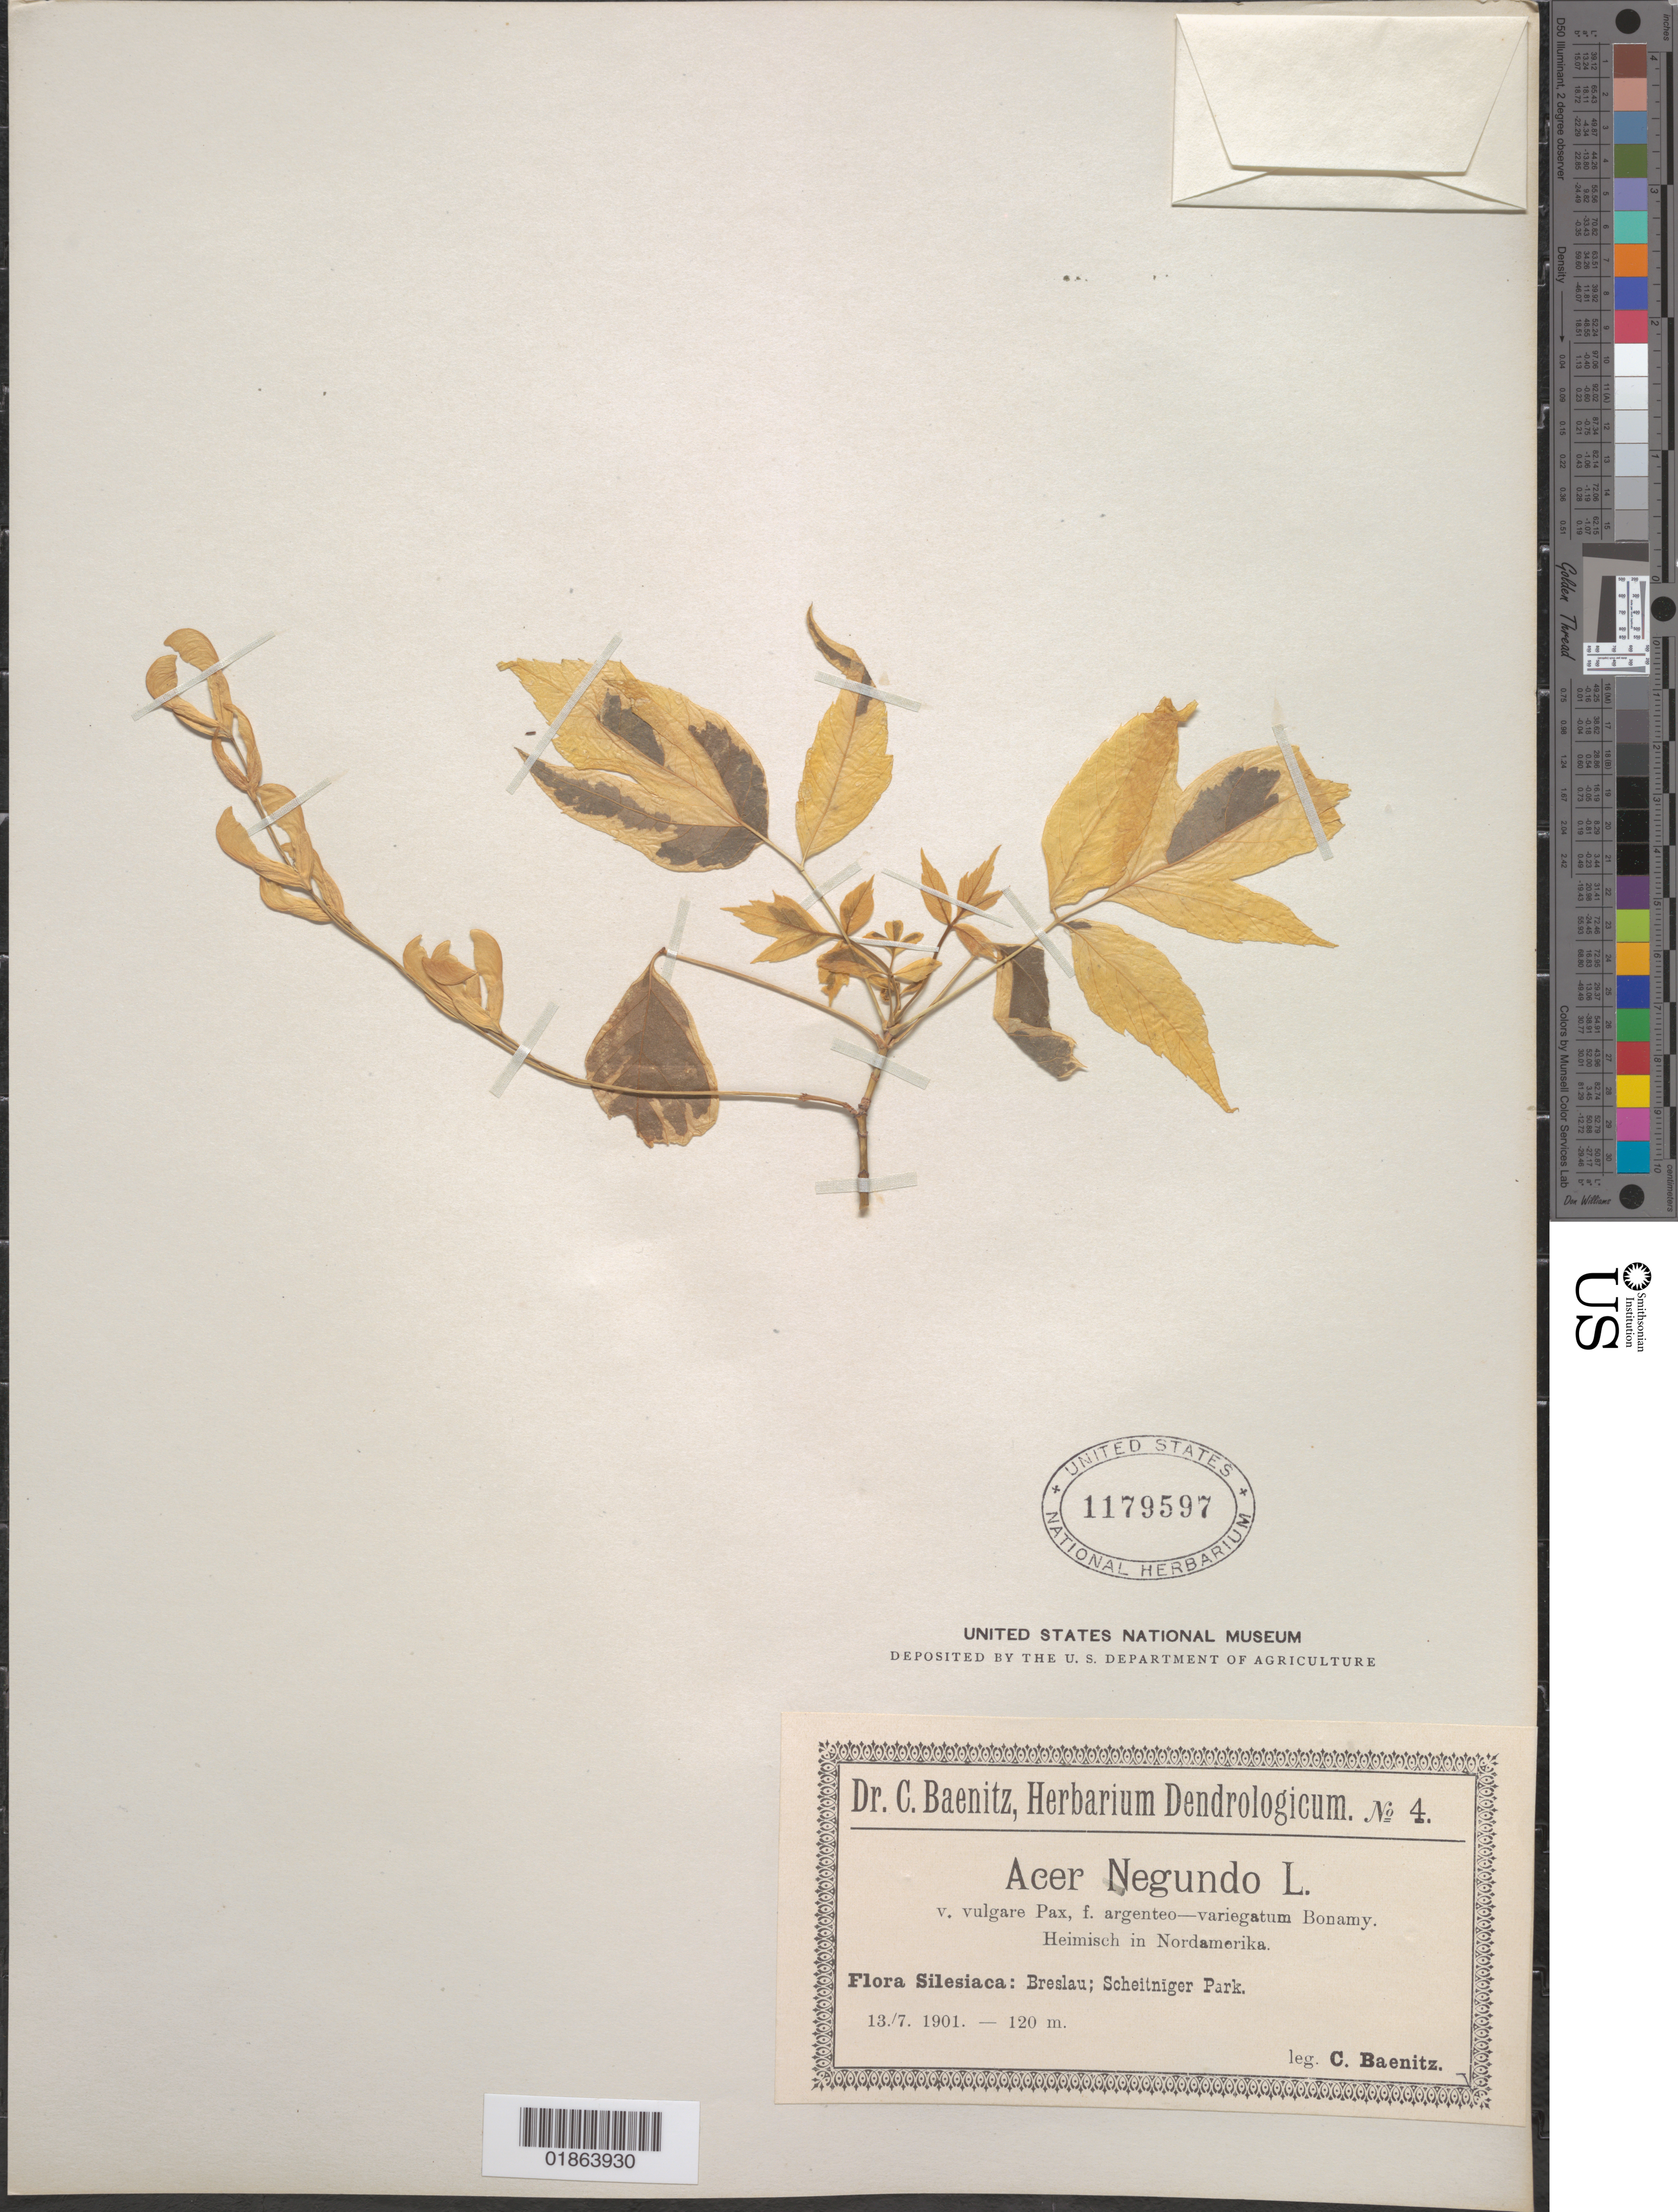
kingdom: Plantae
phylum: Tracheophyta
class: Magnoliopsida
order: Sapindales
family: Sapindaceae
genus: Acer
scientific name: Acer negundo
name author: L.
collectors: C. G. Baenitz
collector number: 4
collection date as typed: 13./7. 1901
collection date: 1901-07-13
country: Poland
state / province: Slaskie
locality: Breslau [Wroclaw]: Scheitniger Park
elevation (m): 120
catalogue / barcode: US 1179597